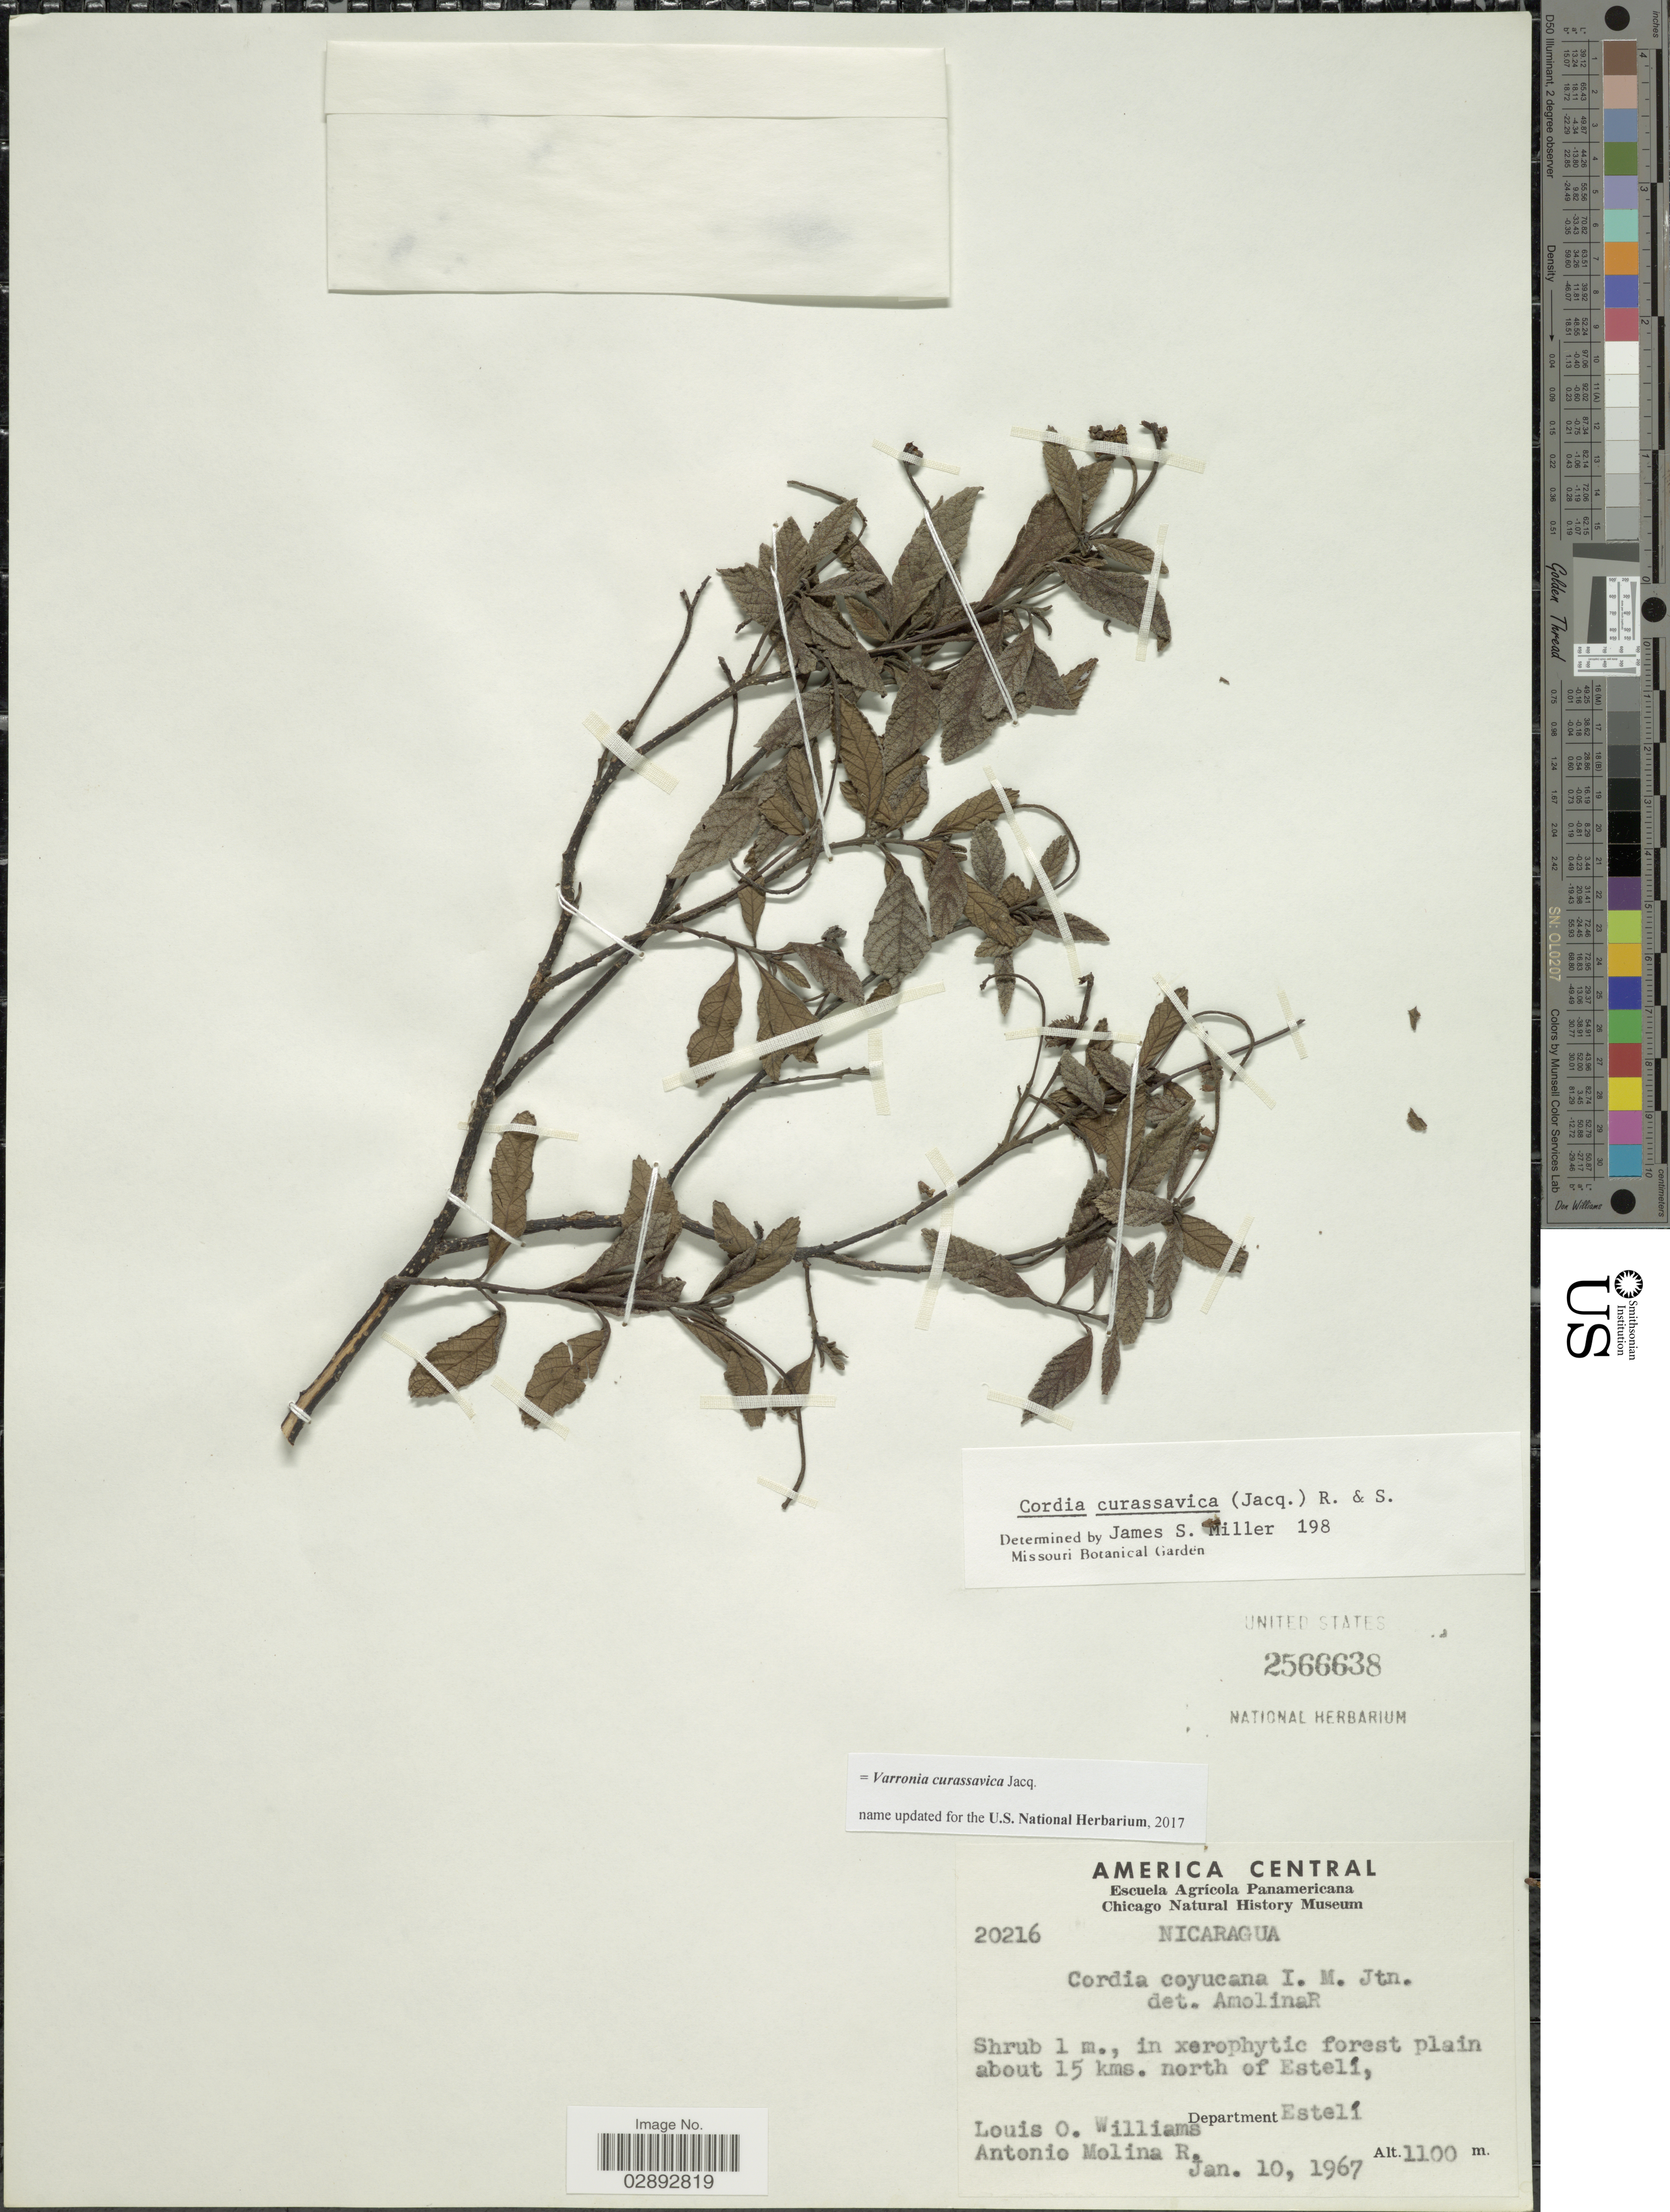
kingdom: Plantae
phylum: Tracheophyta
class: Magnoliopsida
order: Boraginales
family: Cordiaceae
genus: Varronia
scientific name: Varronia curassavica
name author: Jacq.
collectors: L. O. Williams & A. Molina R.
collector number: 20216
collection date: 1967-01-10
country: Nicaragua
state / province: Esteli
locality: In xerophytic forest plain about 15 kms. north of Estelí, Department Estelí.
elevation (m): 1100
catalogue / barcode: US 2566638